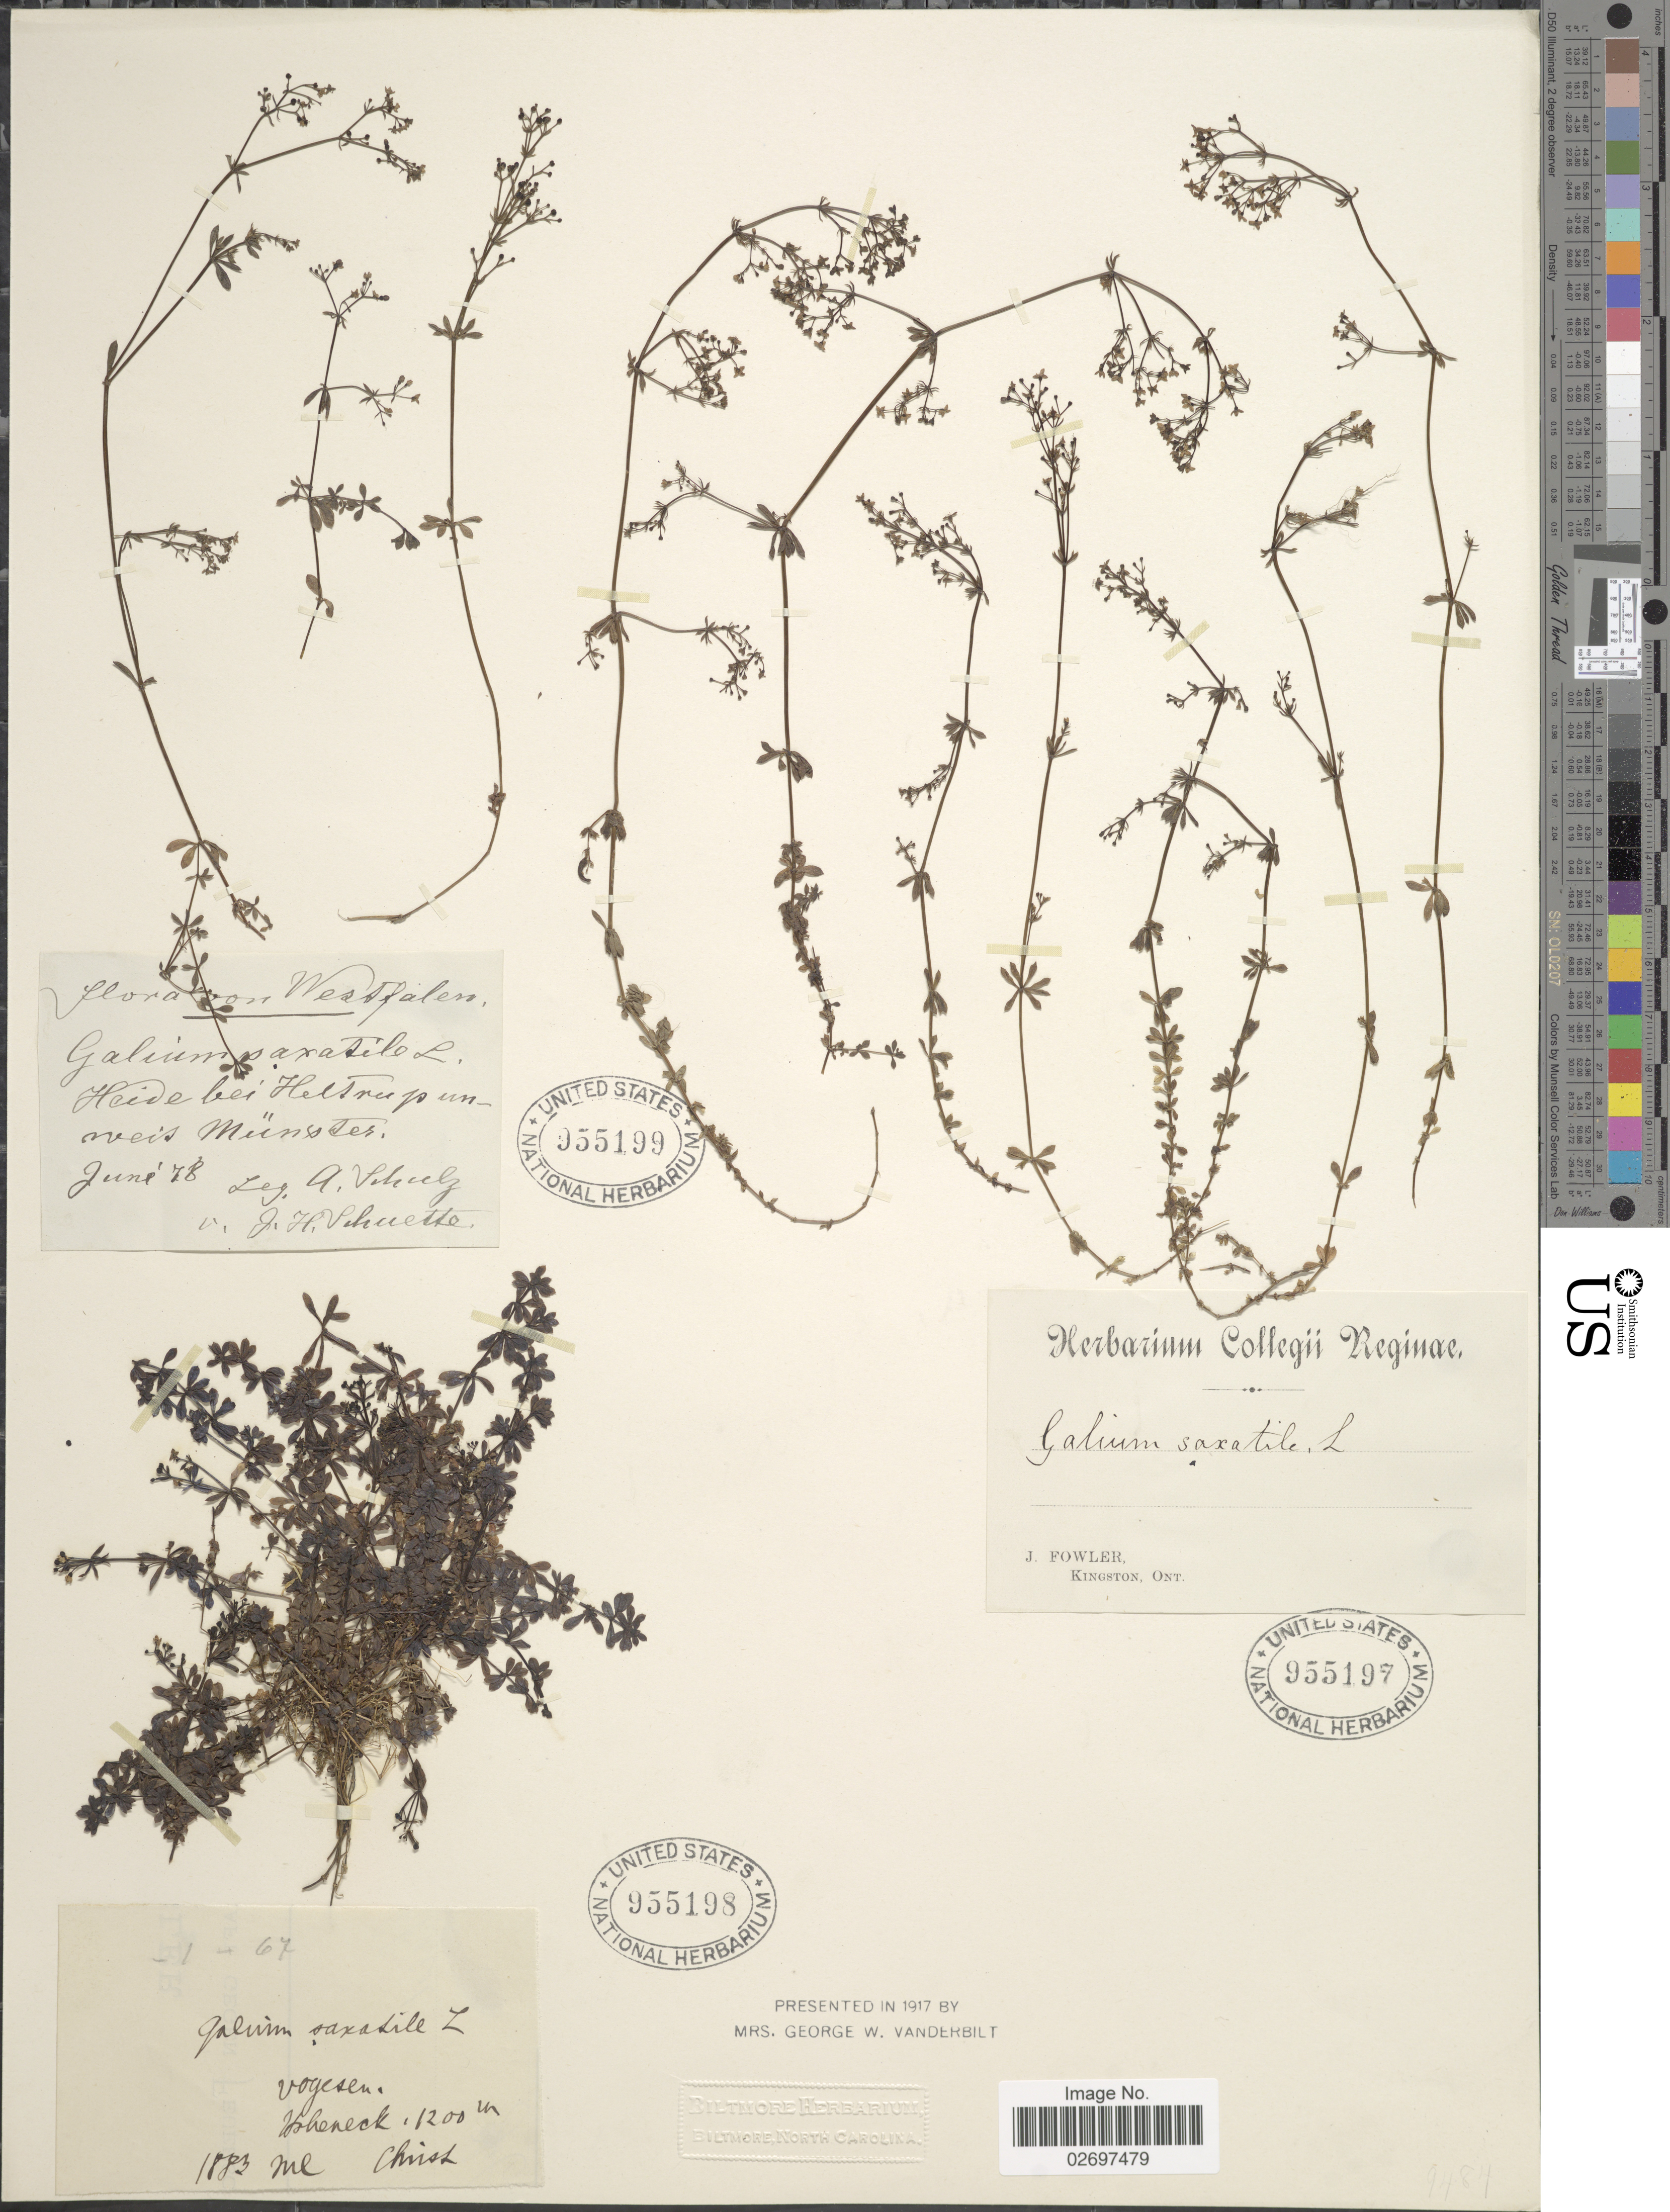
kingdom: Plantae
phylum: Tracheophyta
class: Magnoliopsida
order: Gentianales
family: Rubiaceae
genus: Galium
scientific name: Galium saxatile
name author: L.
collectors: J. P. Fowler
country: Canada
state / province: Ontario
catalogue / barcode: US 955197